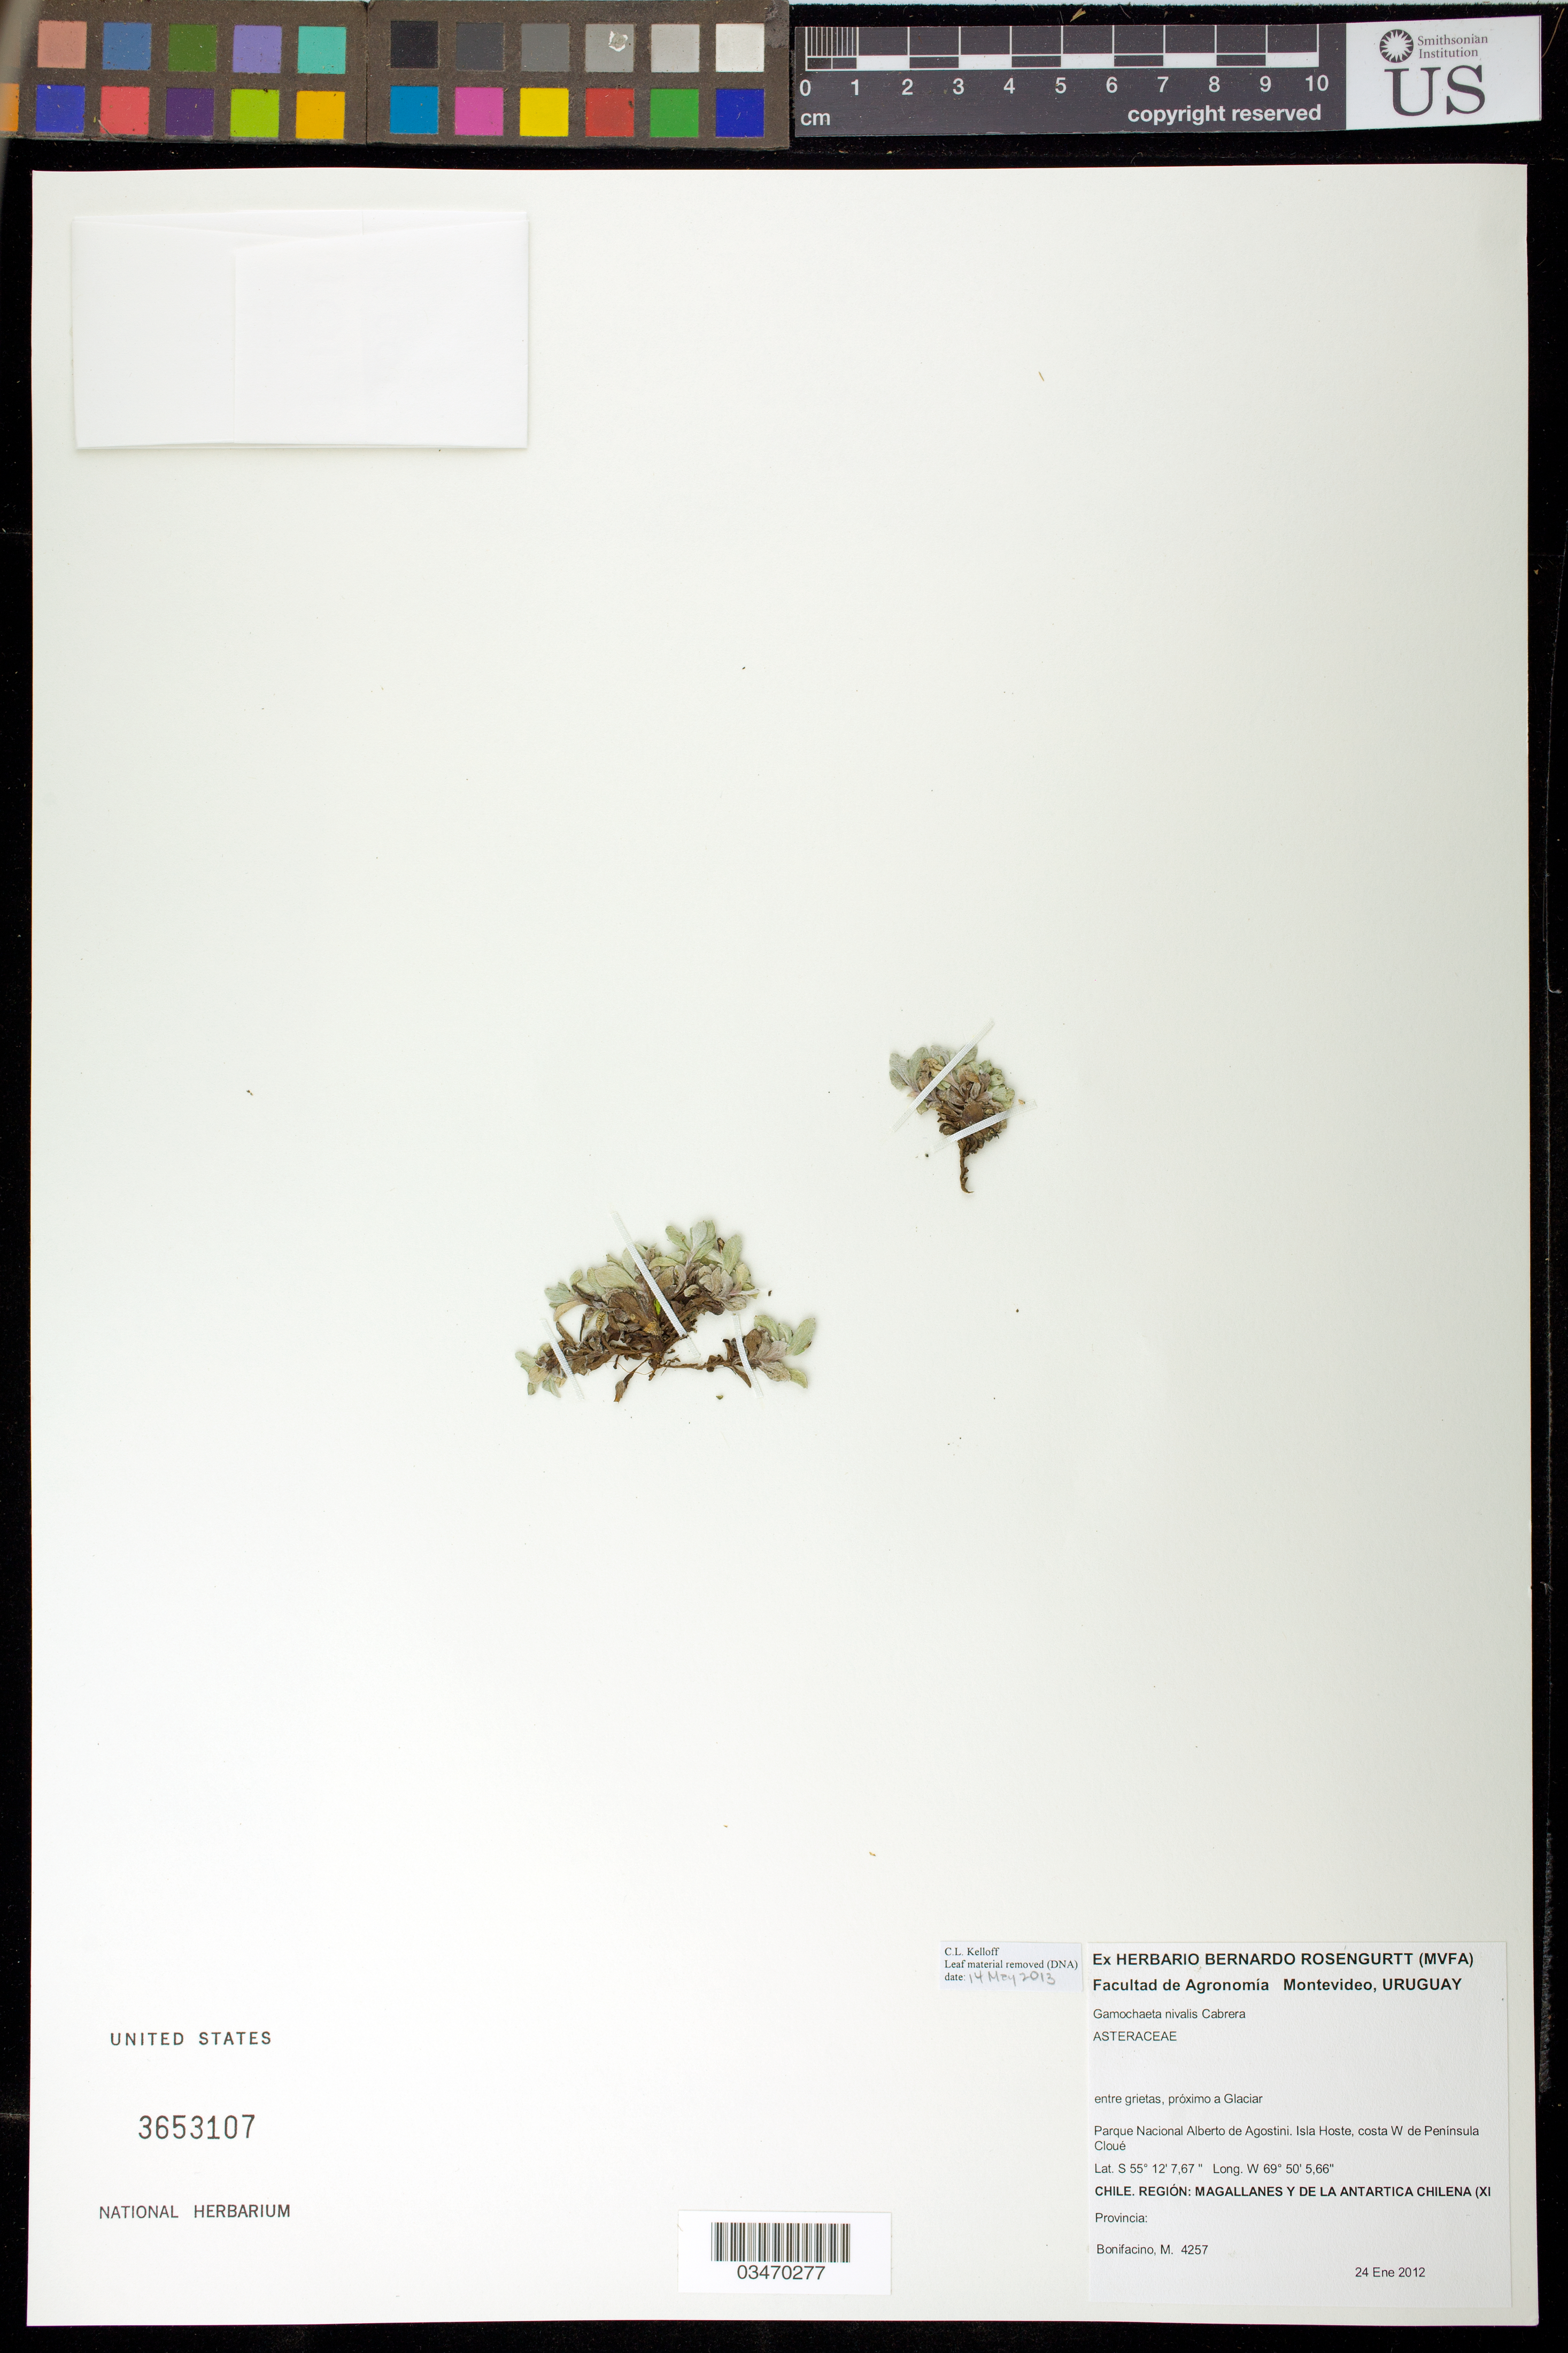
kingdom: Plantae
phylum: Tracheophyta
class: Magnoliopsida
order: Asterales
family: Asteraceae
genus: Gamochaeta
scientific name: Gamochaeta nivalis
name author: Cabrera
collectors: M. Bonifacino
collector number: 4257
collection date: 2012-01-24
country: Chile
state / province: Magallanes y de la Antártica Chilena (XII)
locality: Parque Nacional Alberto de Agostini, isla Hoste, costa W de Peninsula Cloué.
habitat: Entre grietas, proximo a Glaciar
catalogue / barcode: US 3653107